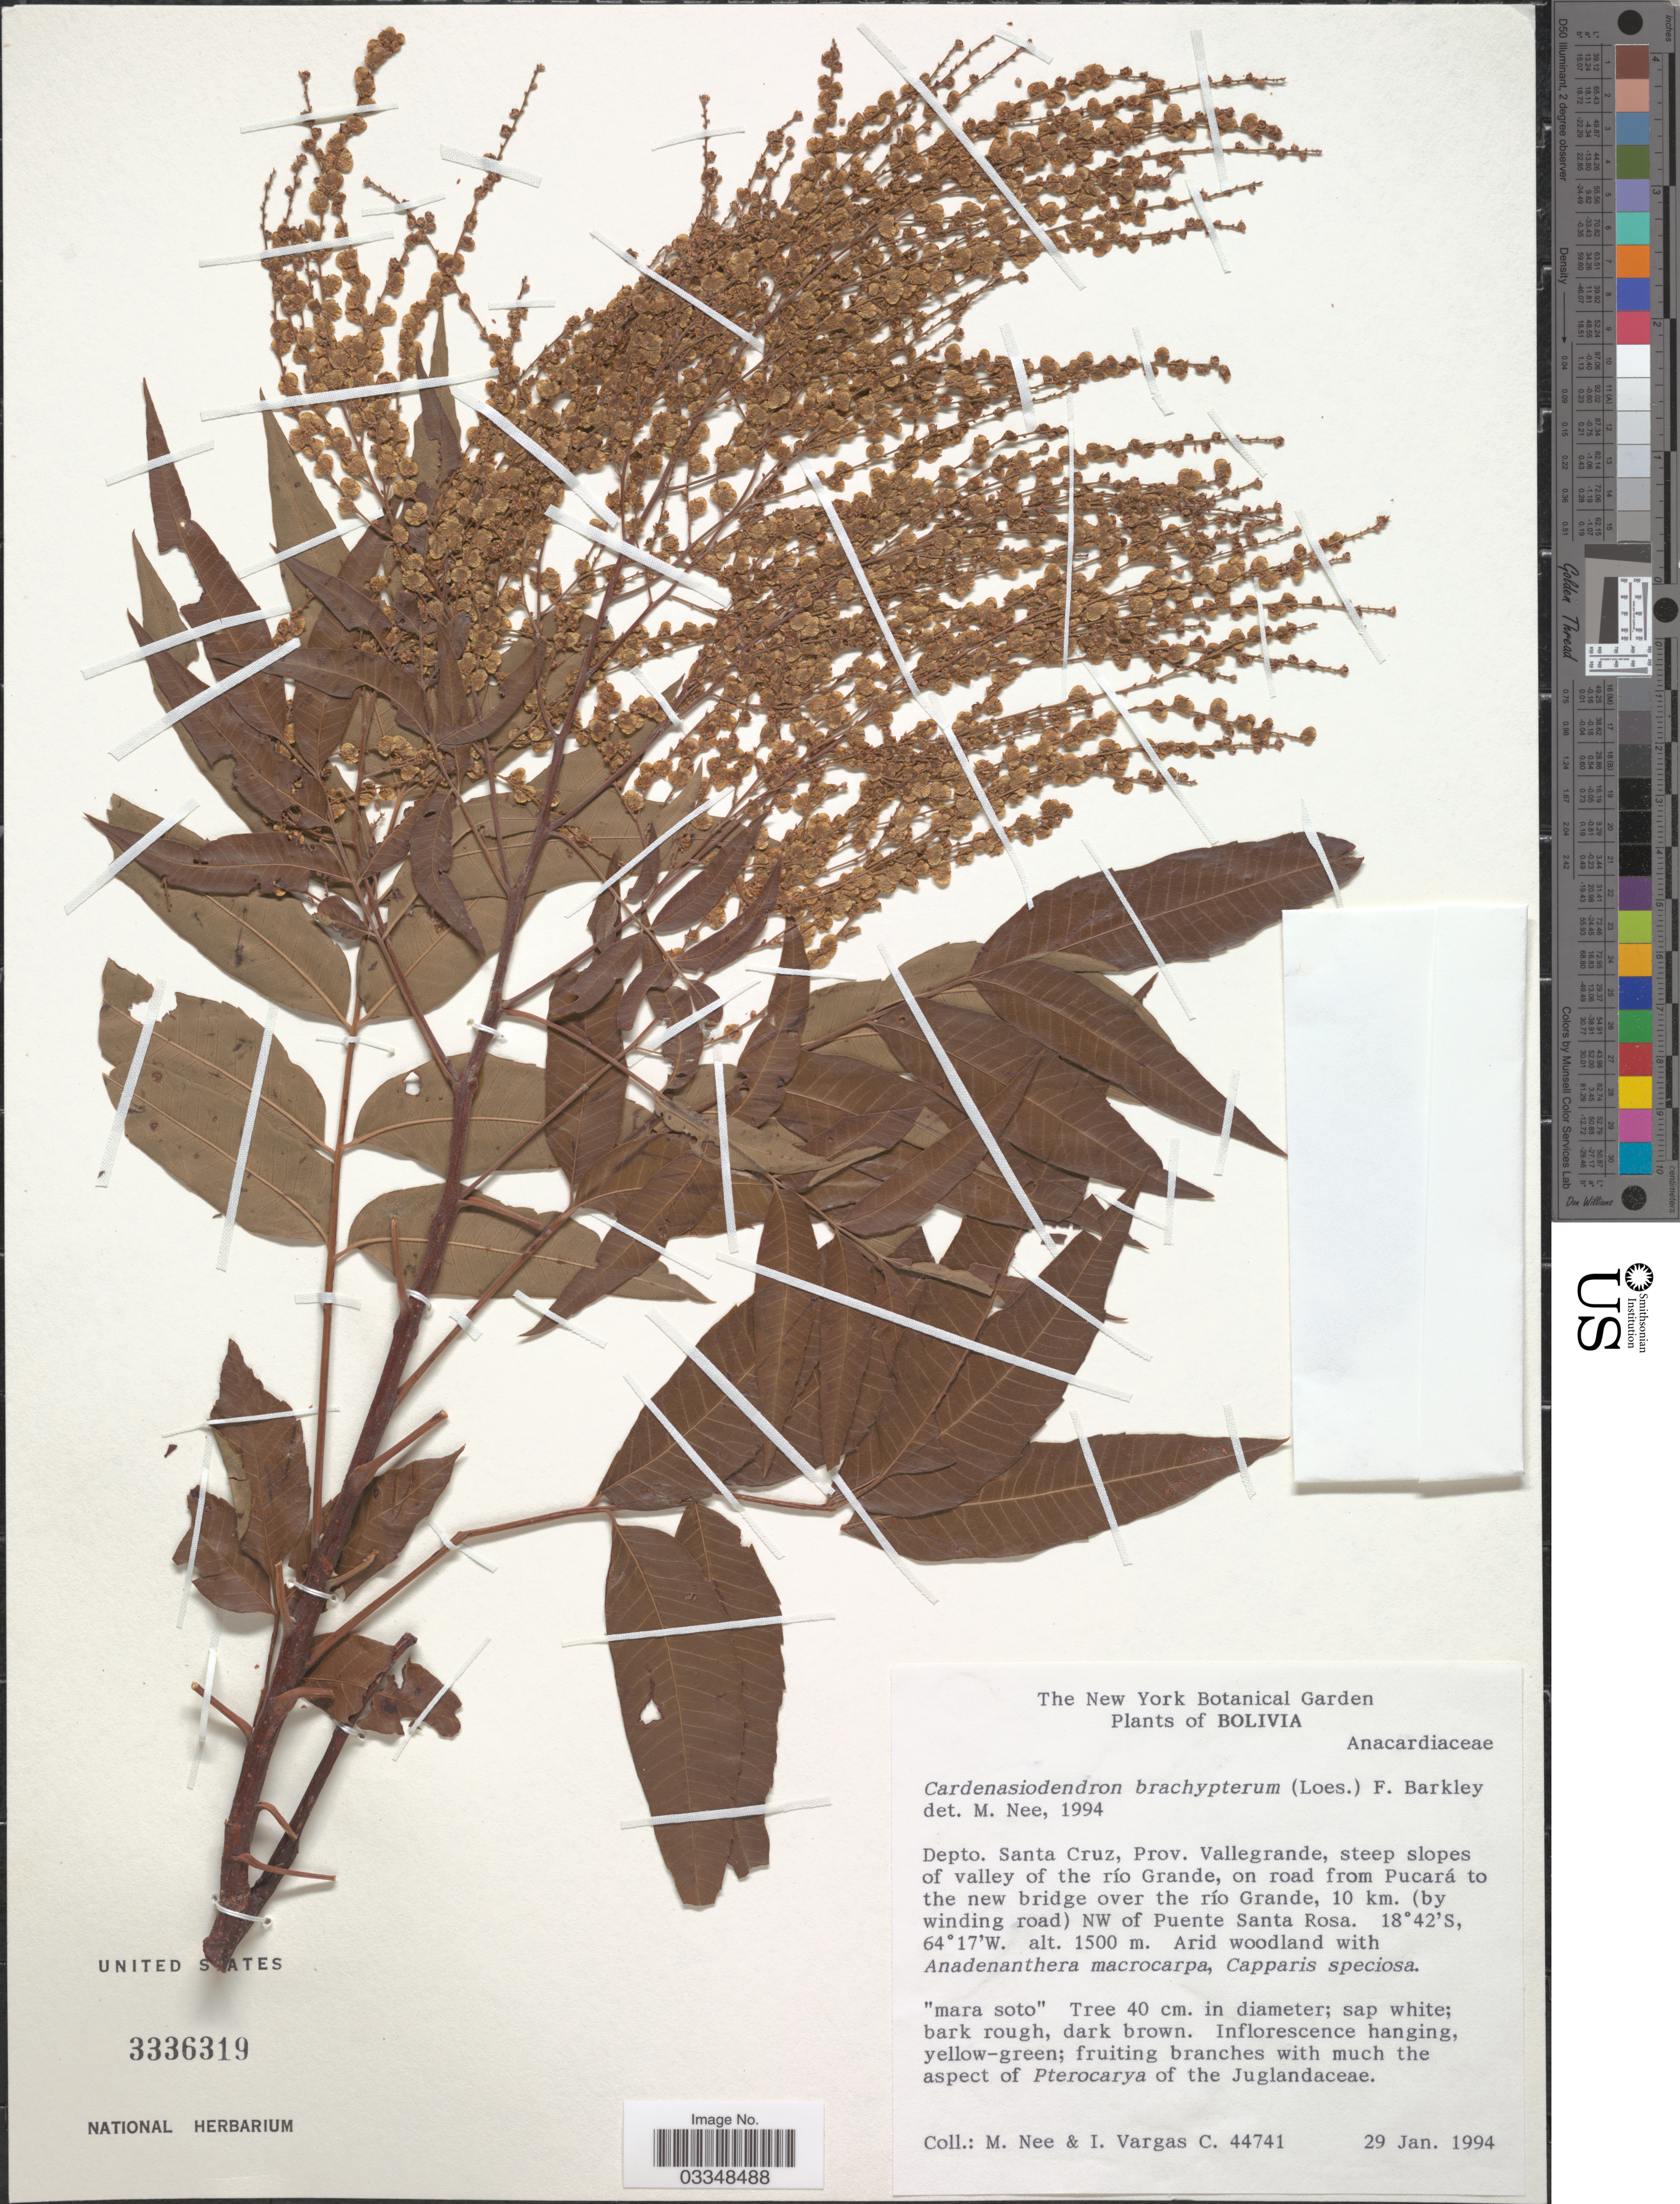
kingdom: Plantae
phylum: Tracheophyta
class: Magnoliopsida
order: Sapindales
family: Anacardiaceae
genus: Cardenasiodendron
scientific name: Cardenasiodendron brachypterum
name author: (Loes.) F.A. Barkley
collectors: M. Nee & I. Vargas C.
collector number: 44741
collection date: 1994-01-29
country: Bolivia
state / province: Santa Cruz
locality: Depto. Santa Cruz, Prov. Vallegrande, steep slopes of valley of the río Grande, on road from Pucará to the new bridge over río Grande, 10 km. (by winding road) NW of Puente Santa Rosa.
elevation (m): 1500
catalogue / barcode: US 3336319